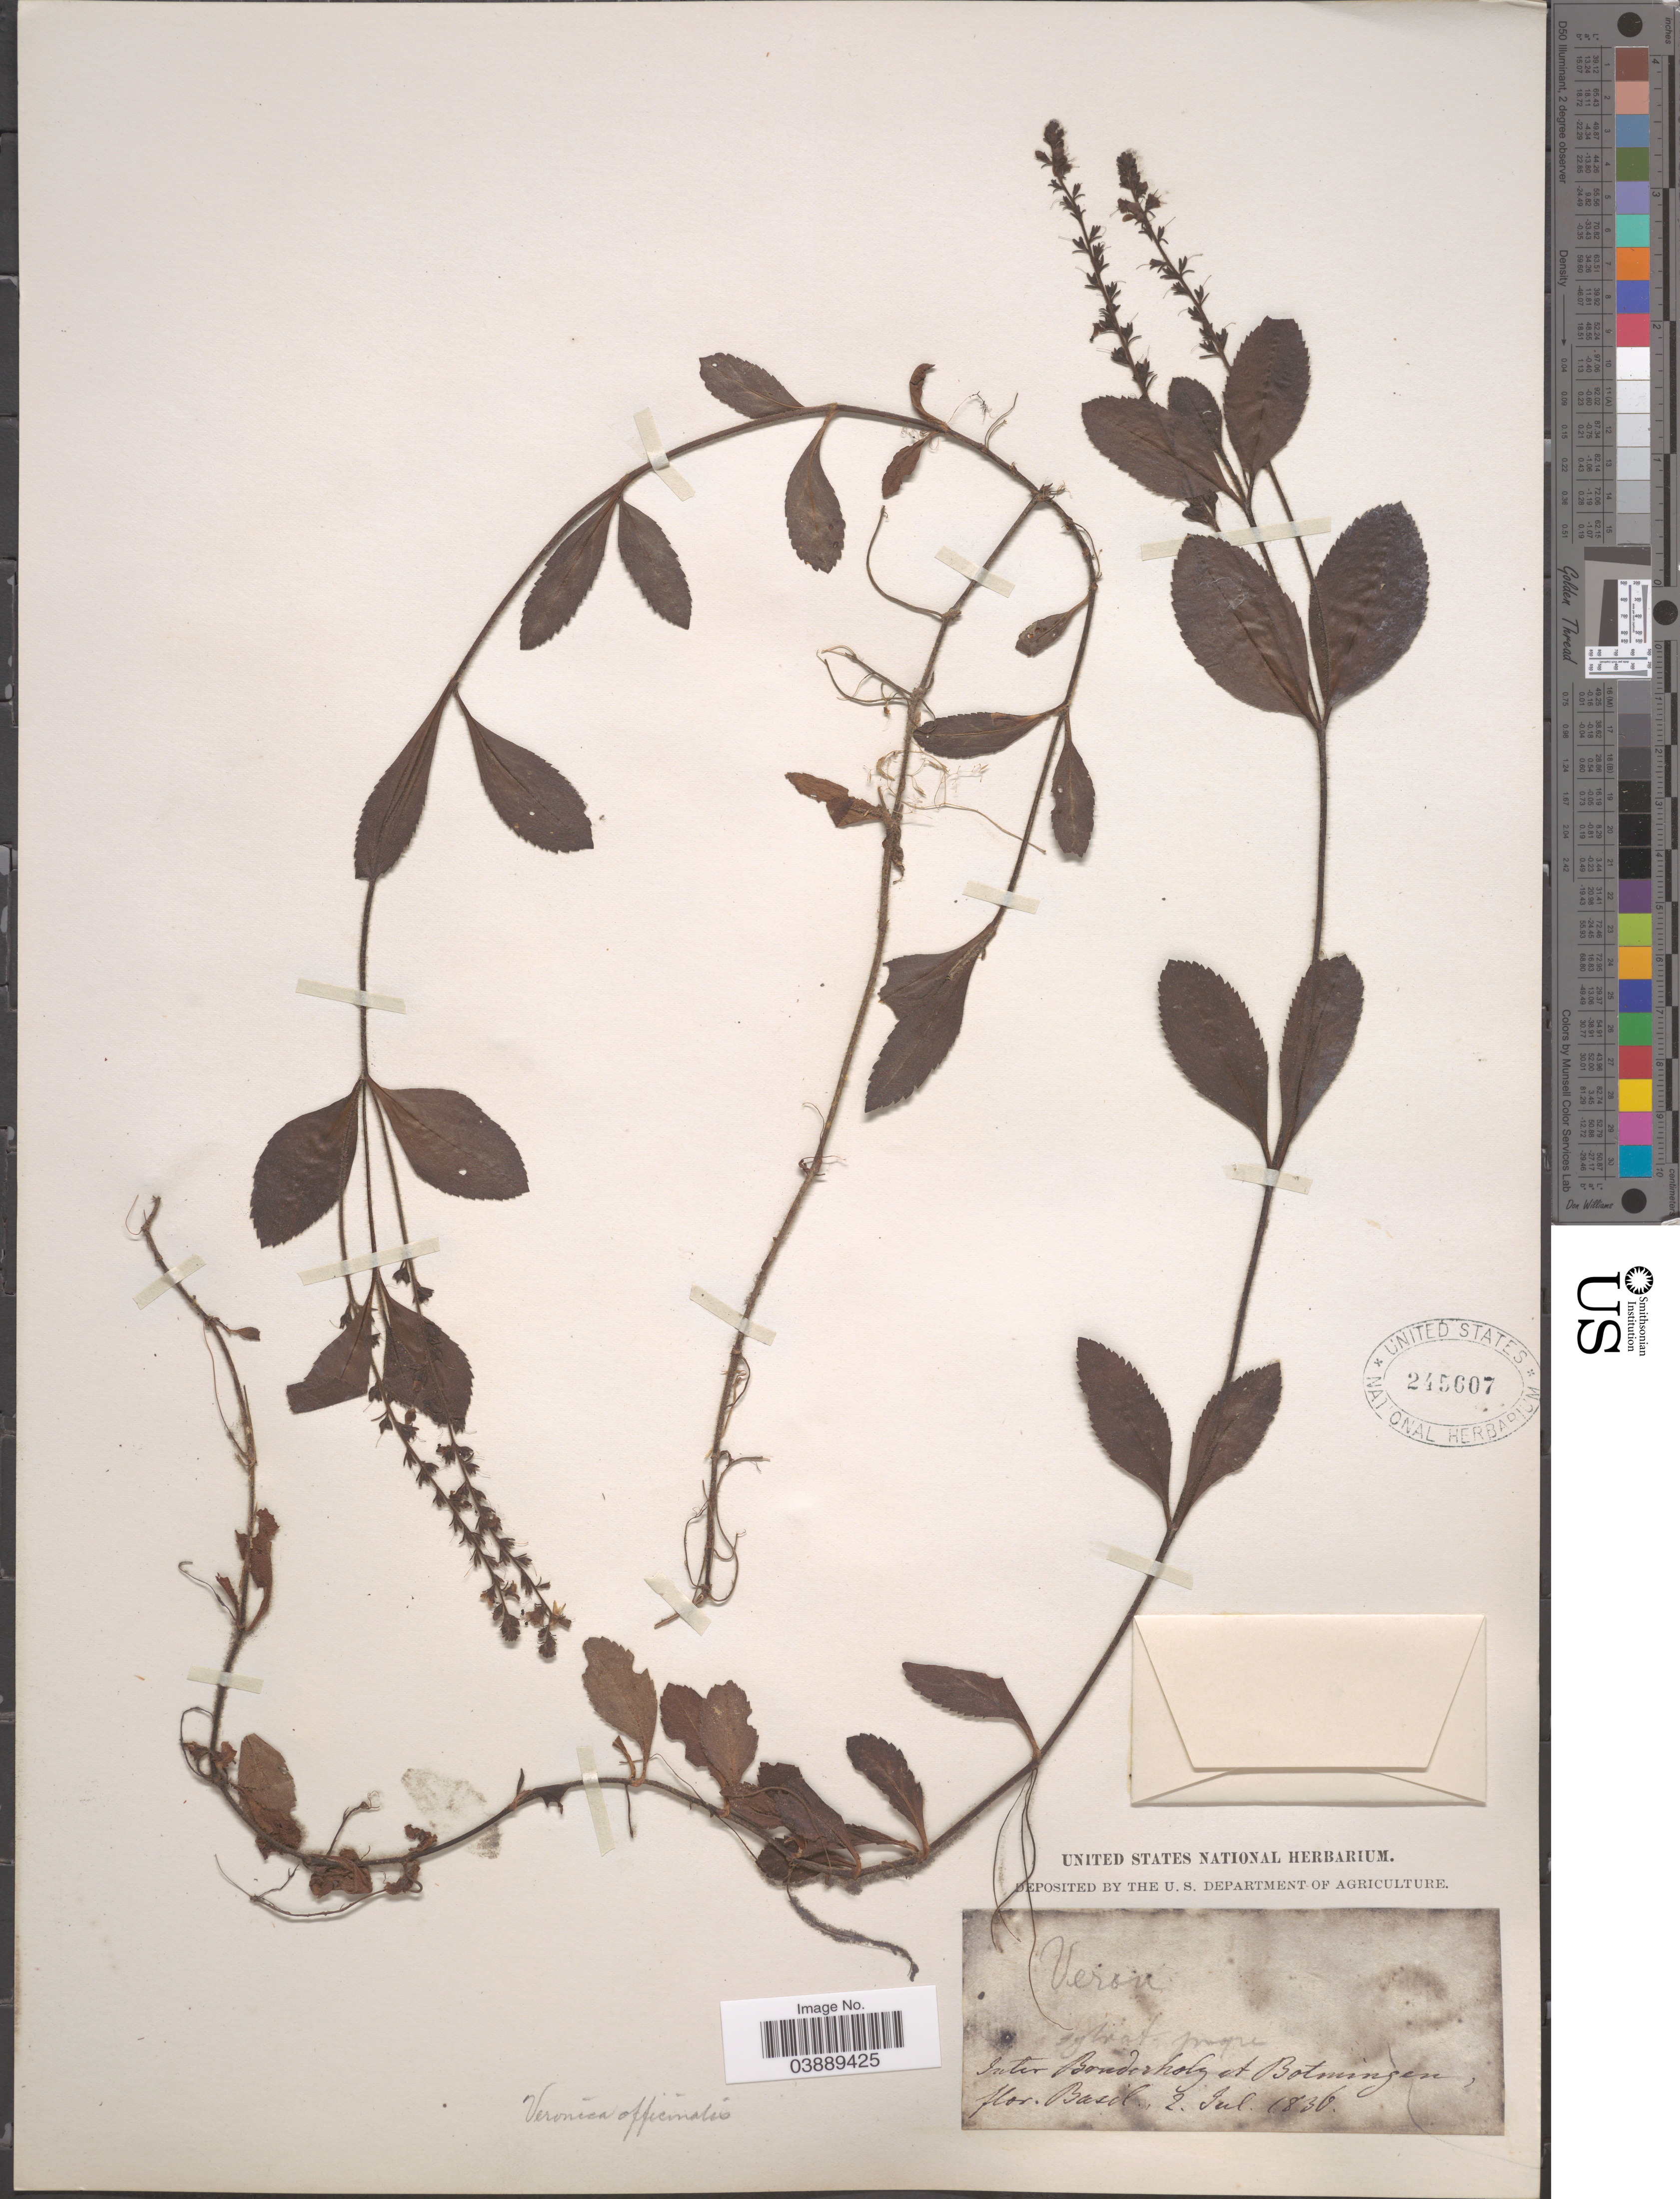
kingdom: Plantae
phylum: Tracheophyta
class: Magnoliopsida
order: Lamiales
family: Plantaginaceae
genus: Veronica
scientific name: Veronica officinalis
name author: L.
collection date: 1836-07-02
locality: Inter [Bonderholz et/ prope][unsure placement] Botmingen, flor. Basil.[interpreted]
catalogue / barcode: US 245607